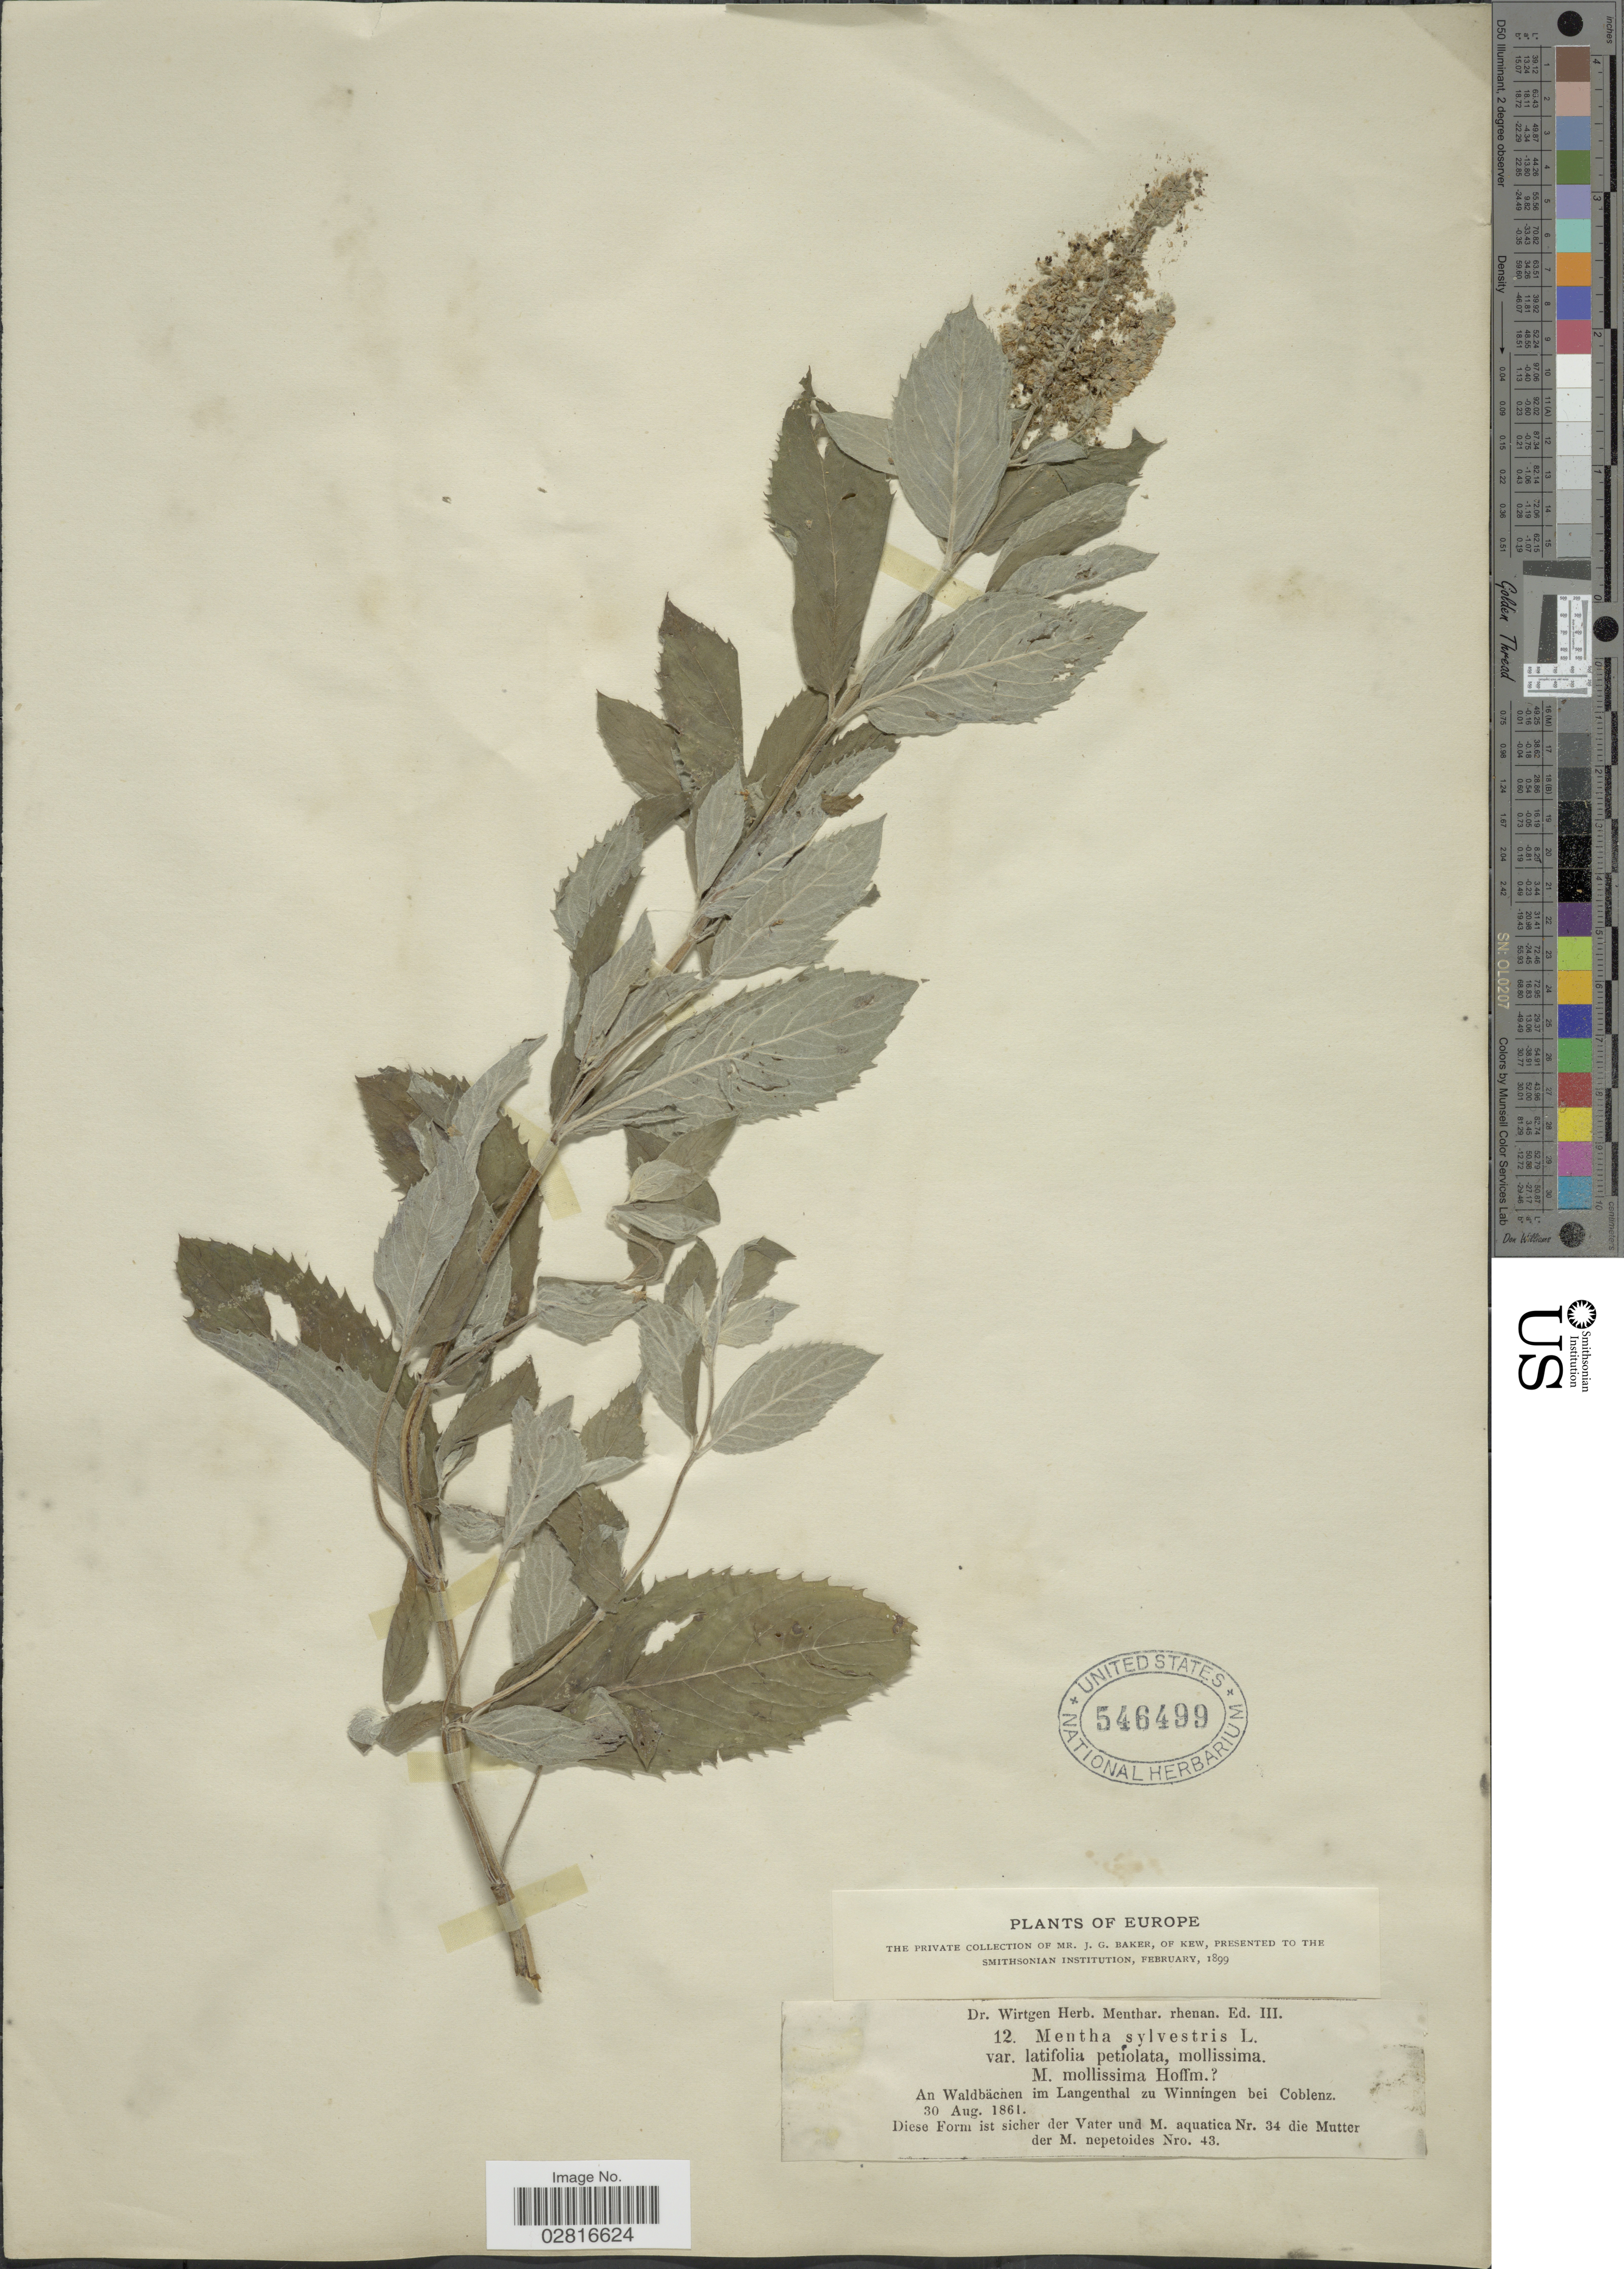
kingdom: Plantae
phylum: Tracheophyta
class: Magnoliopsida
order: Lamiales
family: Lamiaceae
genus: Mentha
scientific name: Mentha sylvestris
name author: L.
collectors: J. G. Baker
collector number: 12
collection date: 1861-08-30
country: Germany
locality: Europe. An Waldbächen im Langenthal zu Winningen bei Coblenz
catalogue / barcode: US 546499